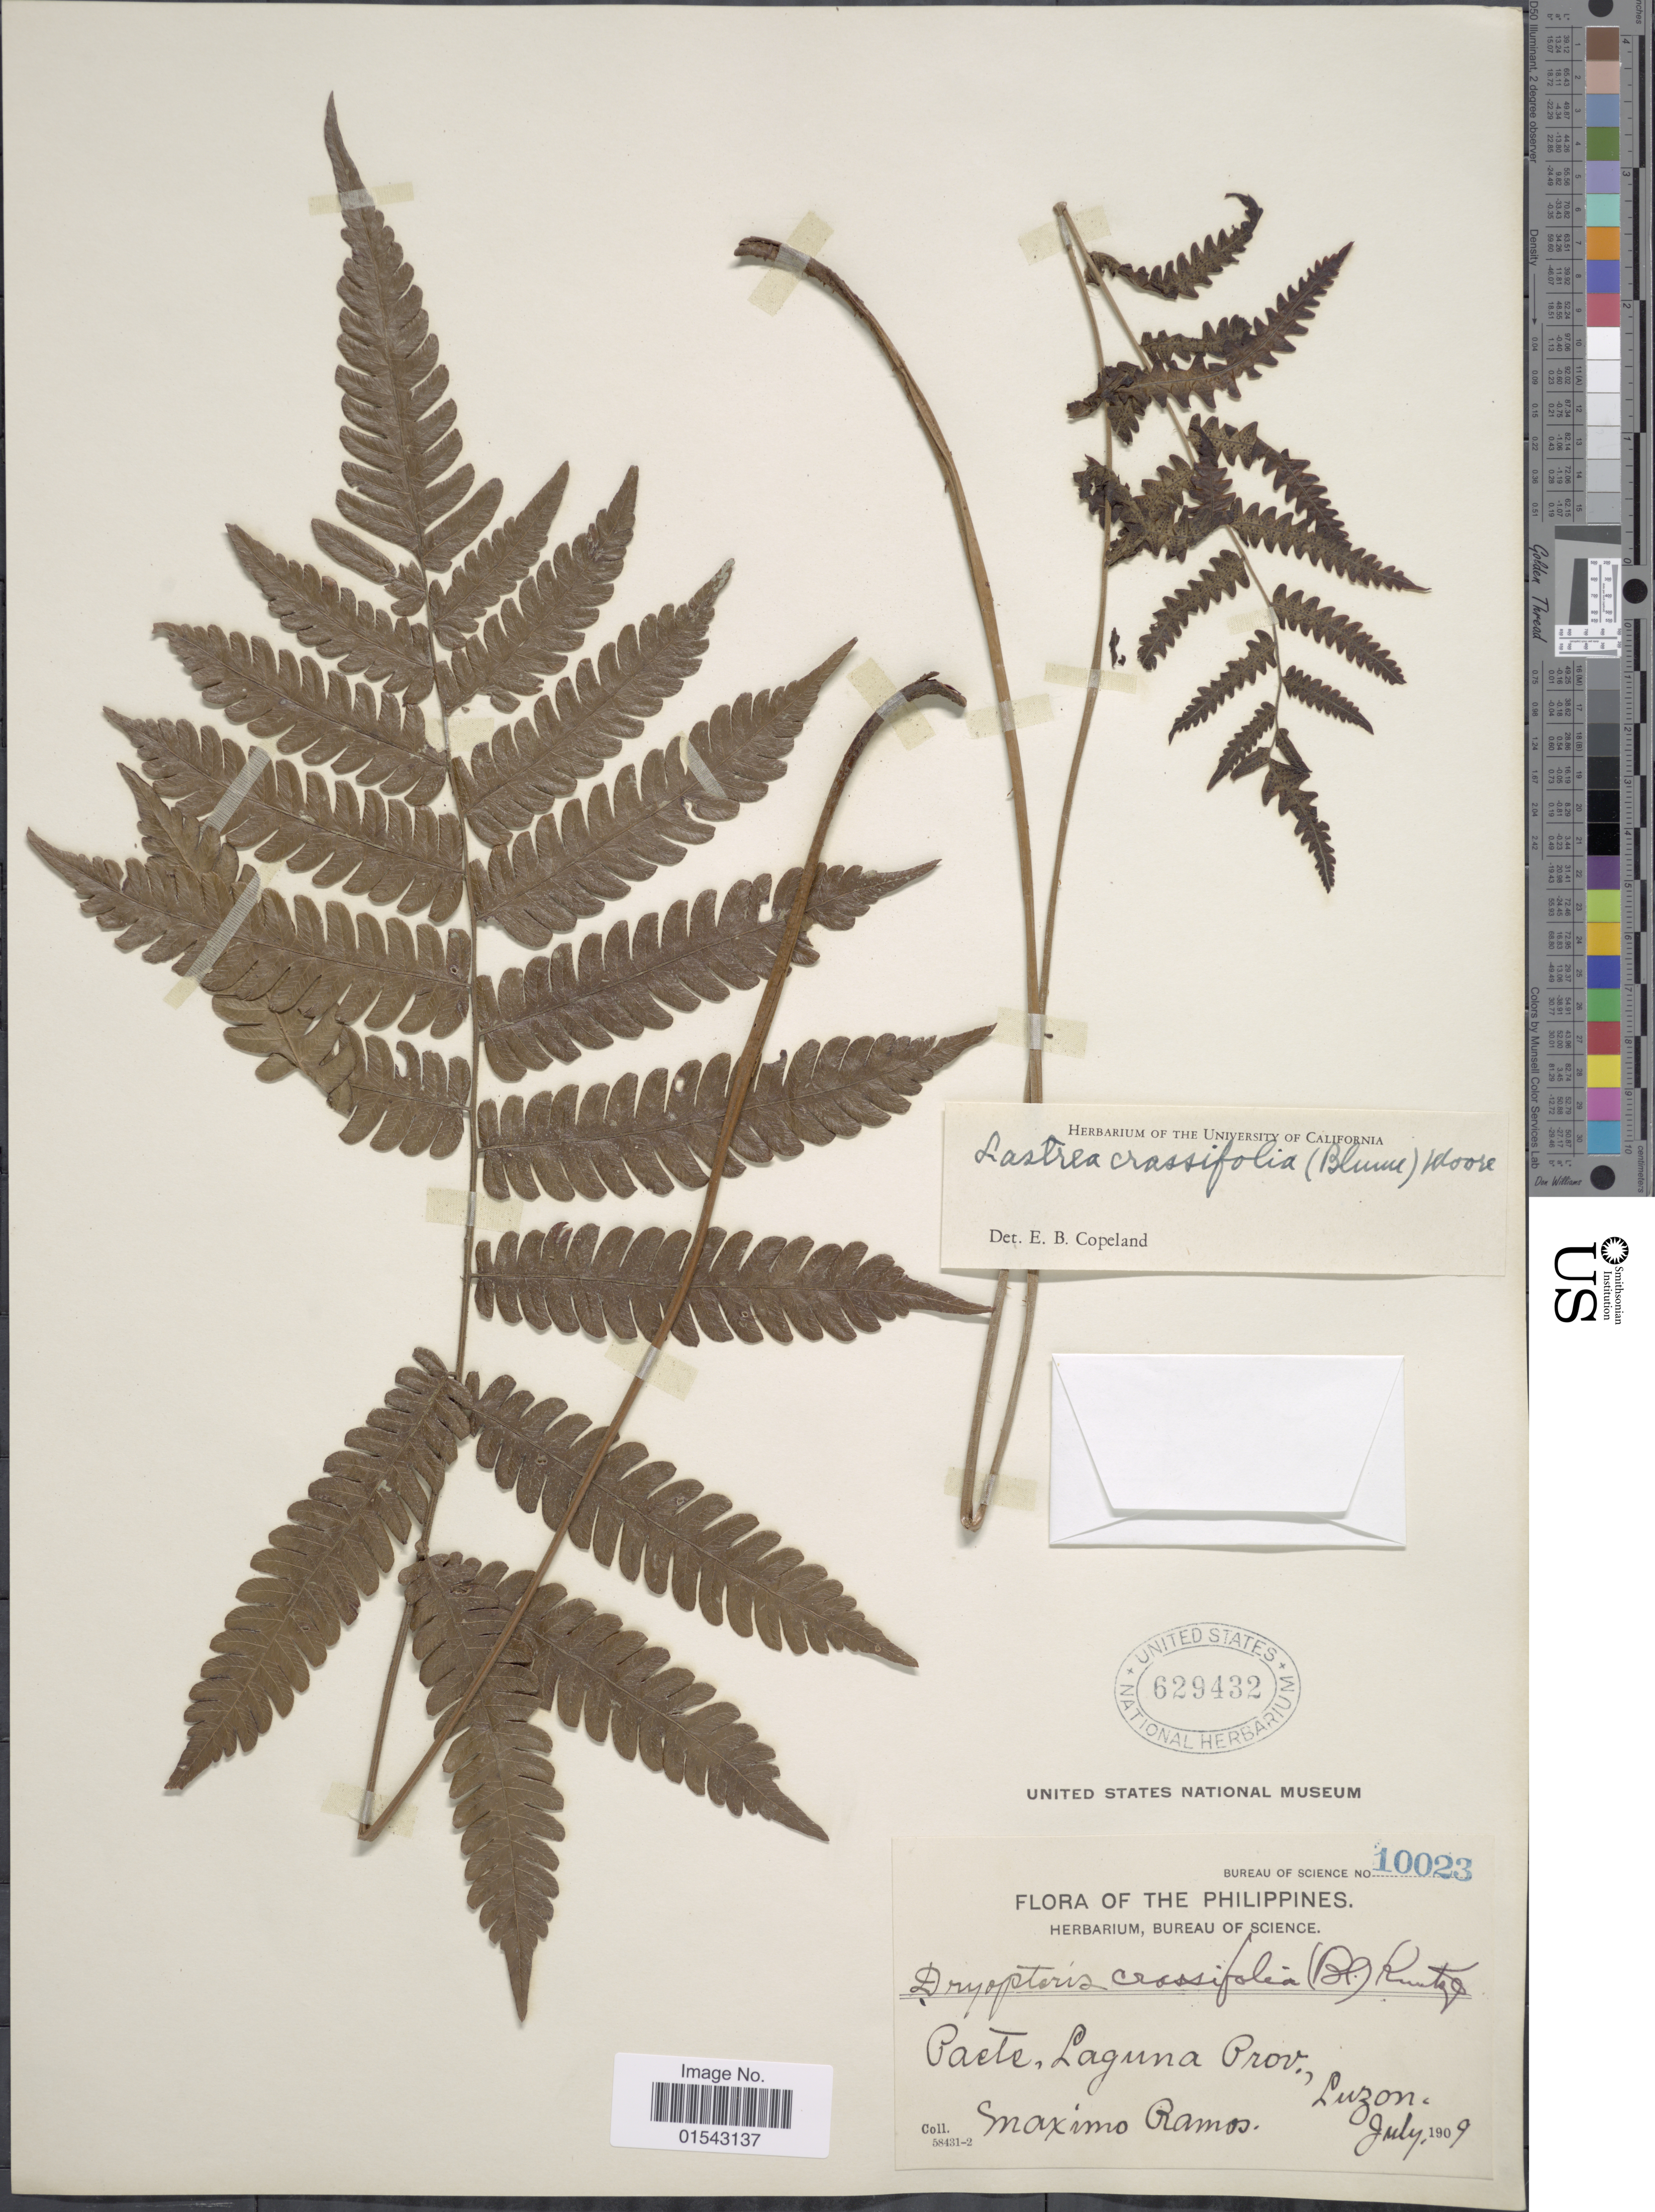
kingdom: Plantae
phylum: Tracheophyta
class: Polypodiopsida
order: Polypodiales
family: Thelypteridaceae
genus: Mesophlebion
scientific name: Mesophlebion crassifolium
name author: (Blume) Holttum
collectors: M. Ramos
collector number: Bureau of Science 10023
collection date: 1909-07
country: Philippines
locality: Pacte, Laguna, Prov. Luzon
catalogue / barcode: US 629432